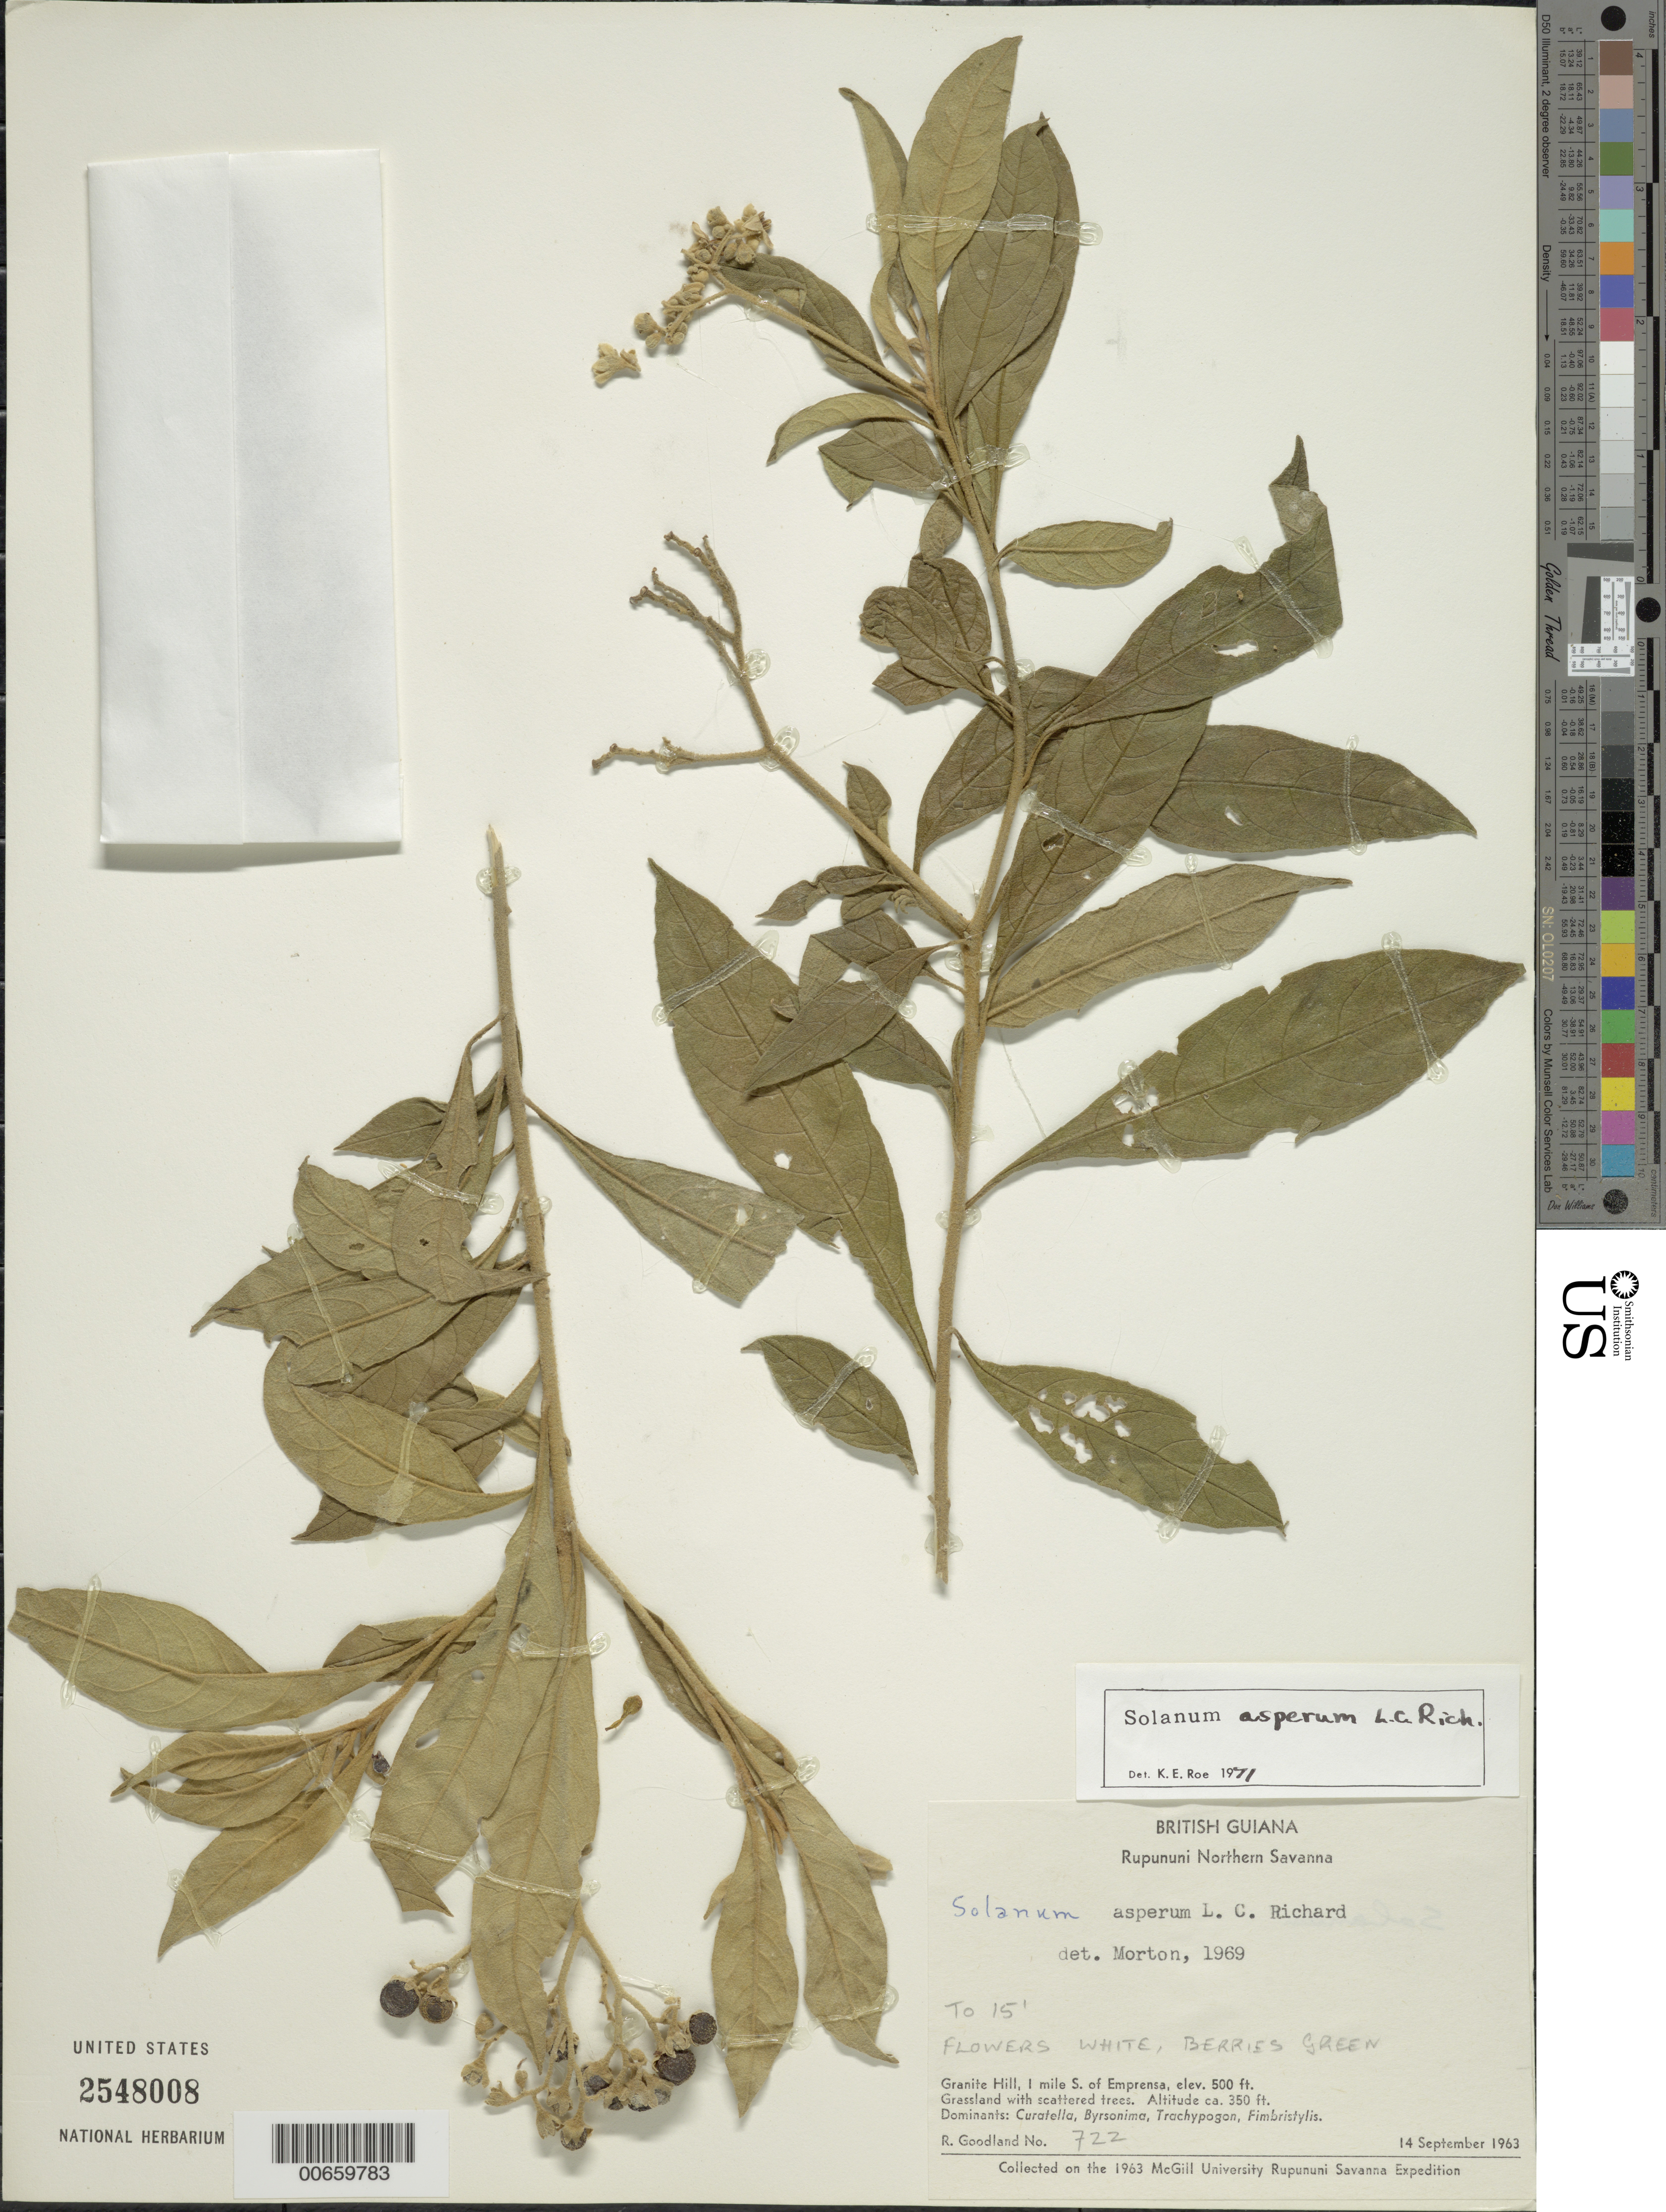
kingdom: Plantae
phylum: Tracheophyta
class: Magnoliopsida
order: Solanales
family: Solanaceae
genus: Solanum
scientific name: Solanum asperum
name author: Rich.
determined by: Roe, K. E.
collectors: R. Goodland & R. Persaud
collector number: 722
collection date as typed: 9 Sep 1963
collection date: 1963-09-09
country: Guyana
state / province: U. Takutu-U. Essequibo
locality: Granite Hill, 1 mi. S of Emprensa, Rupununi Northern Savanna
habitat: Grassland with scattered trees.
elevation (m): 152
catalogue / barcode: US 2548008